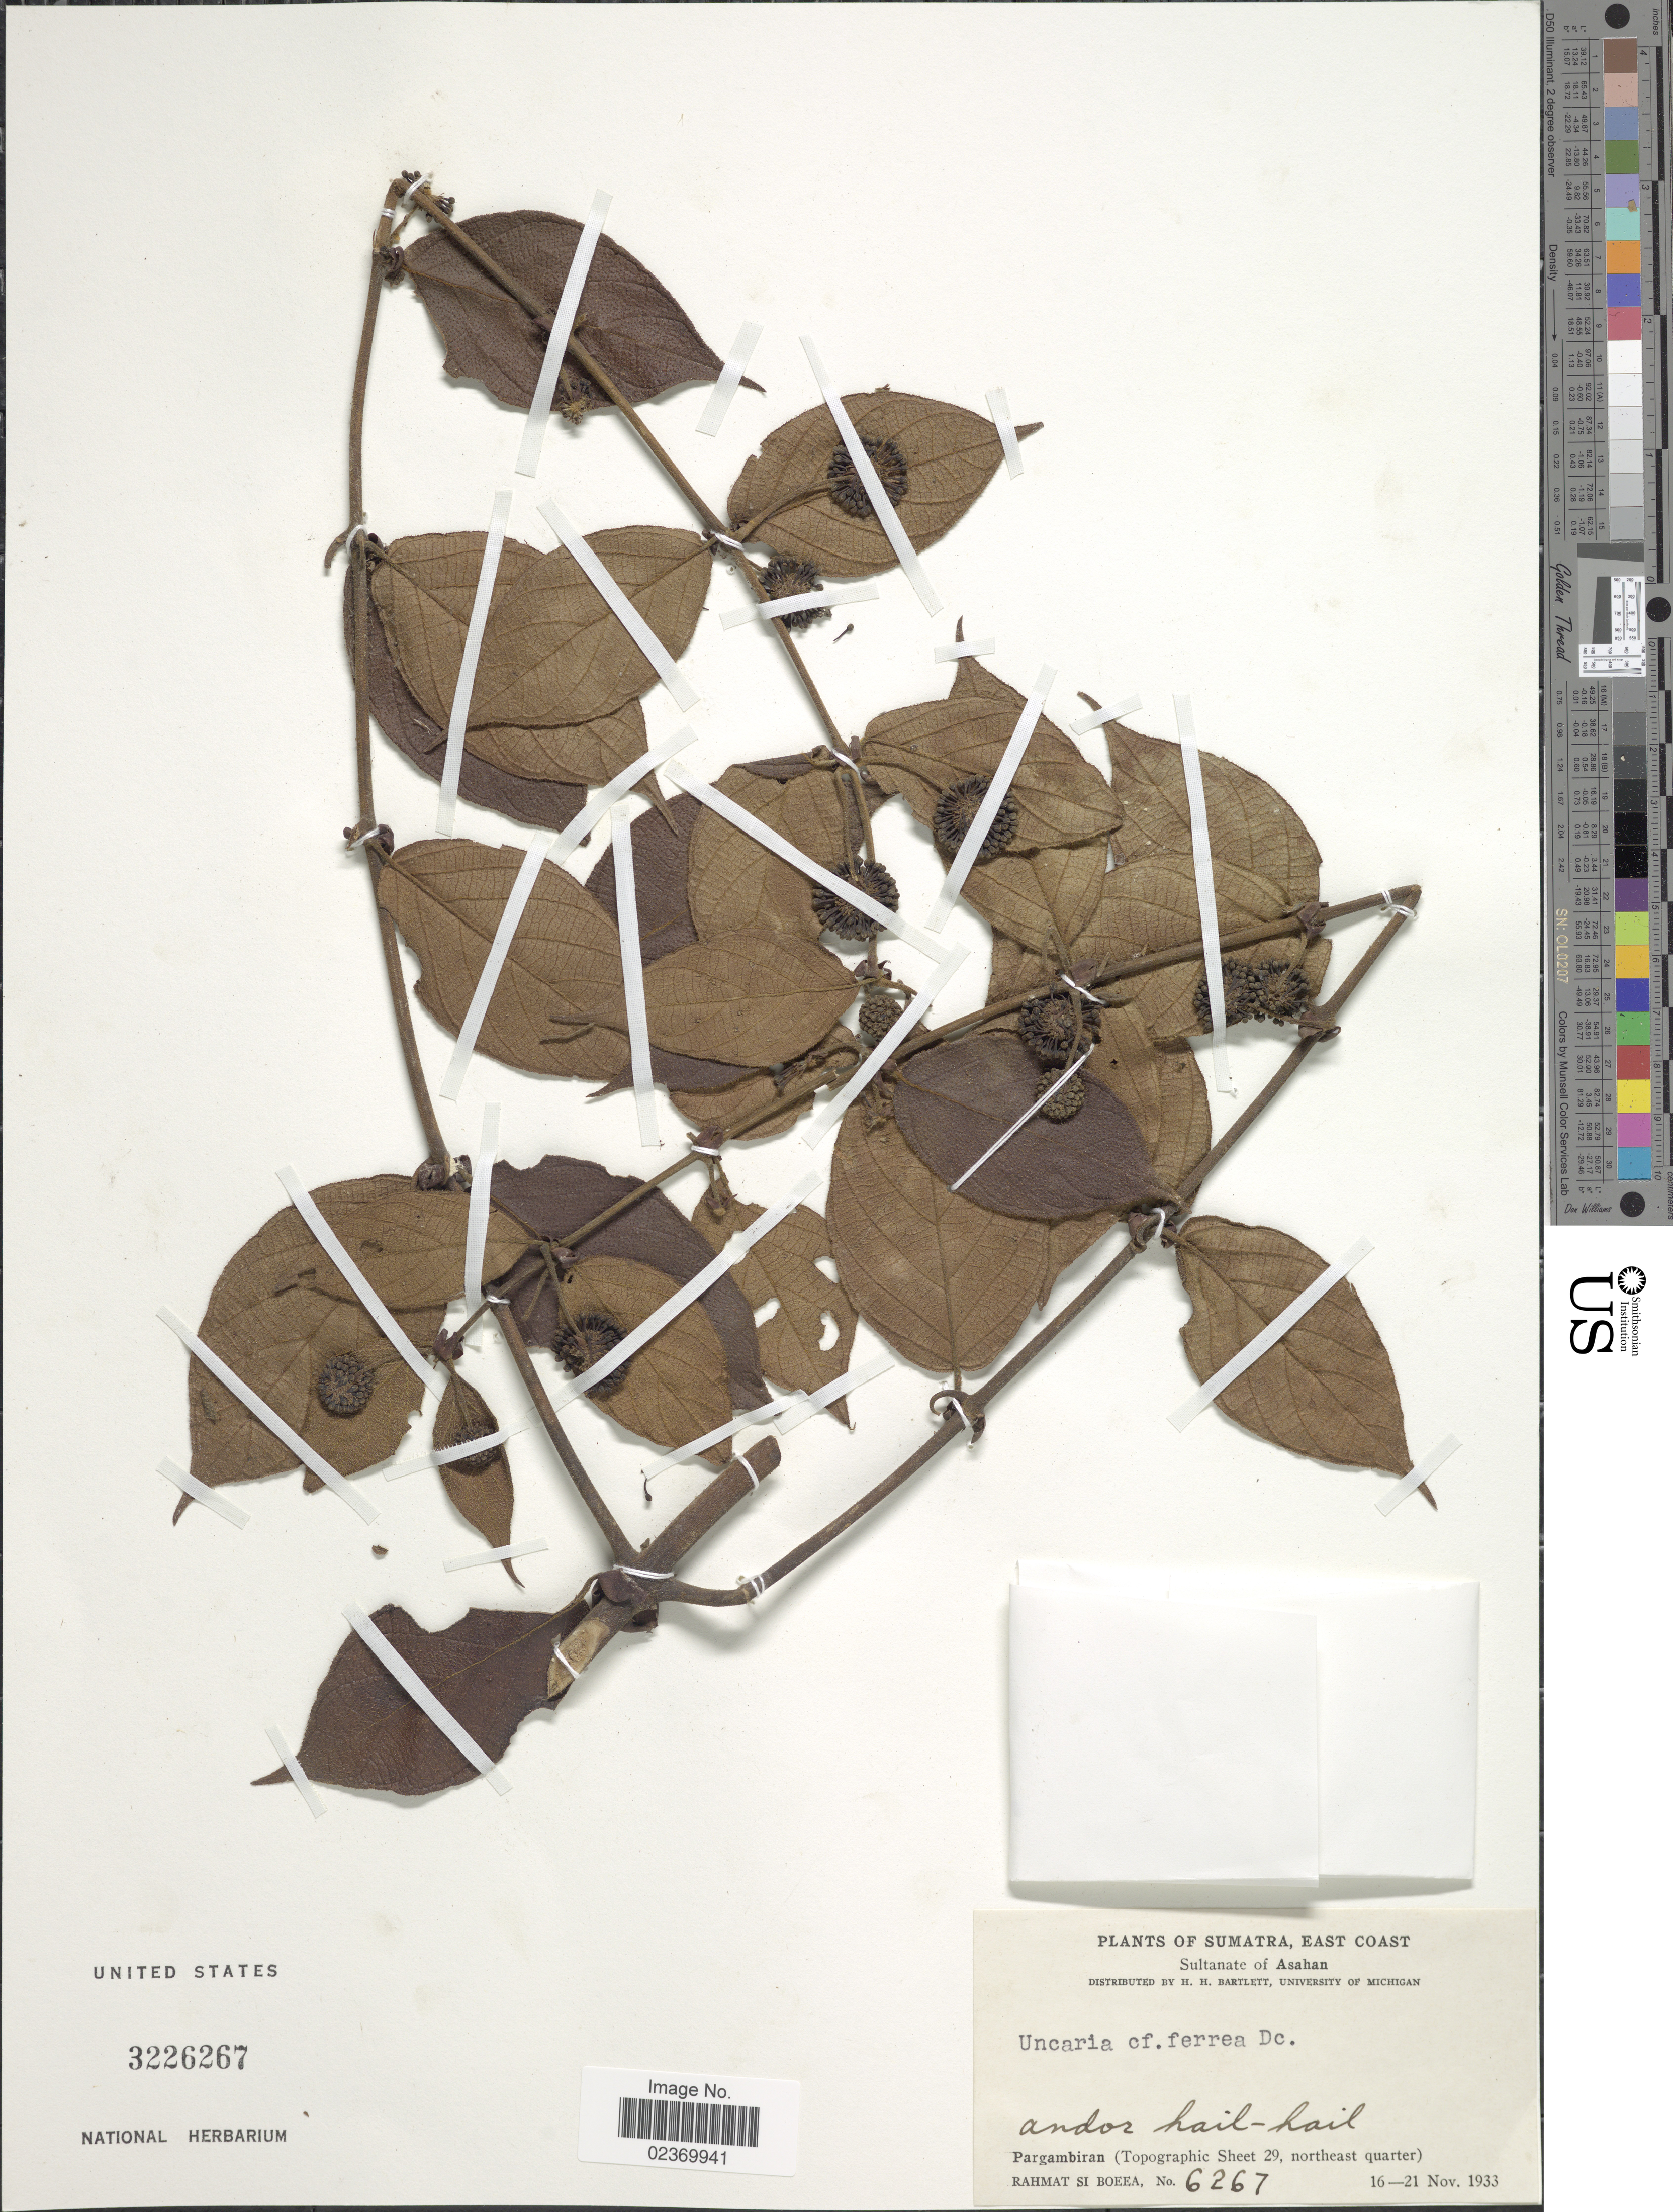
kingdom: Plantae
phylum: Tracheophyta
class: Magnoliopsida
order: Gentianales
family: Rubiaceae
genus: Uncaria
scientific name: Uncaria sp.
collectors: Rahmat Si Boeea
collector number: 6267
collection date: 1933-11-16/1933-11-21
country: Indonesia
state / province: Sumatra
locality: East Coast, Sultanate of Asahan. Pargambiran (Topographic Sheet 29, northeast quarter)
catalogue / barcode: US 3226267